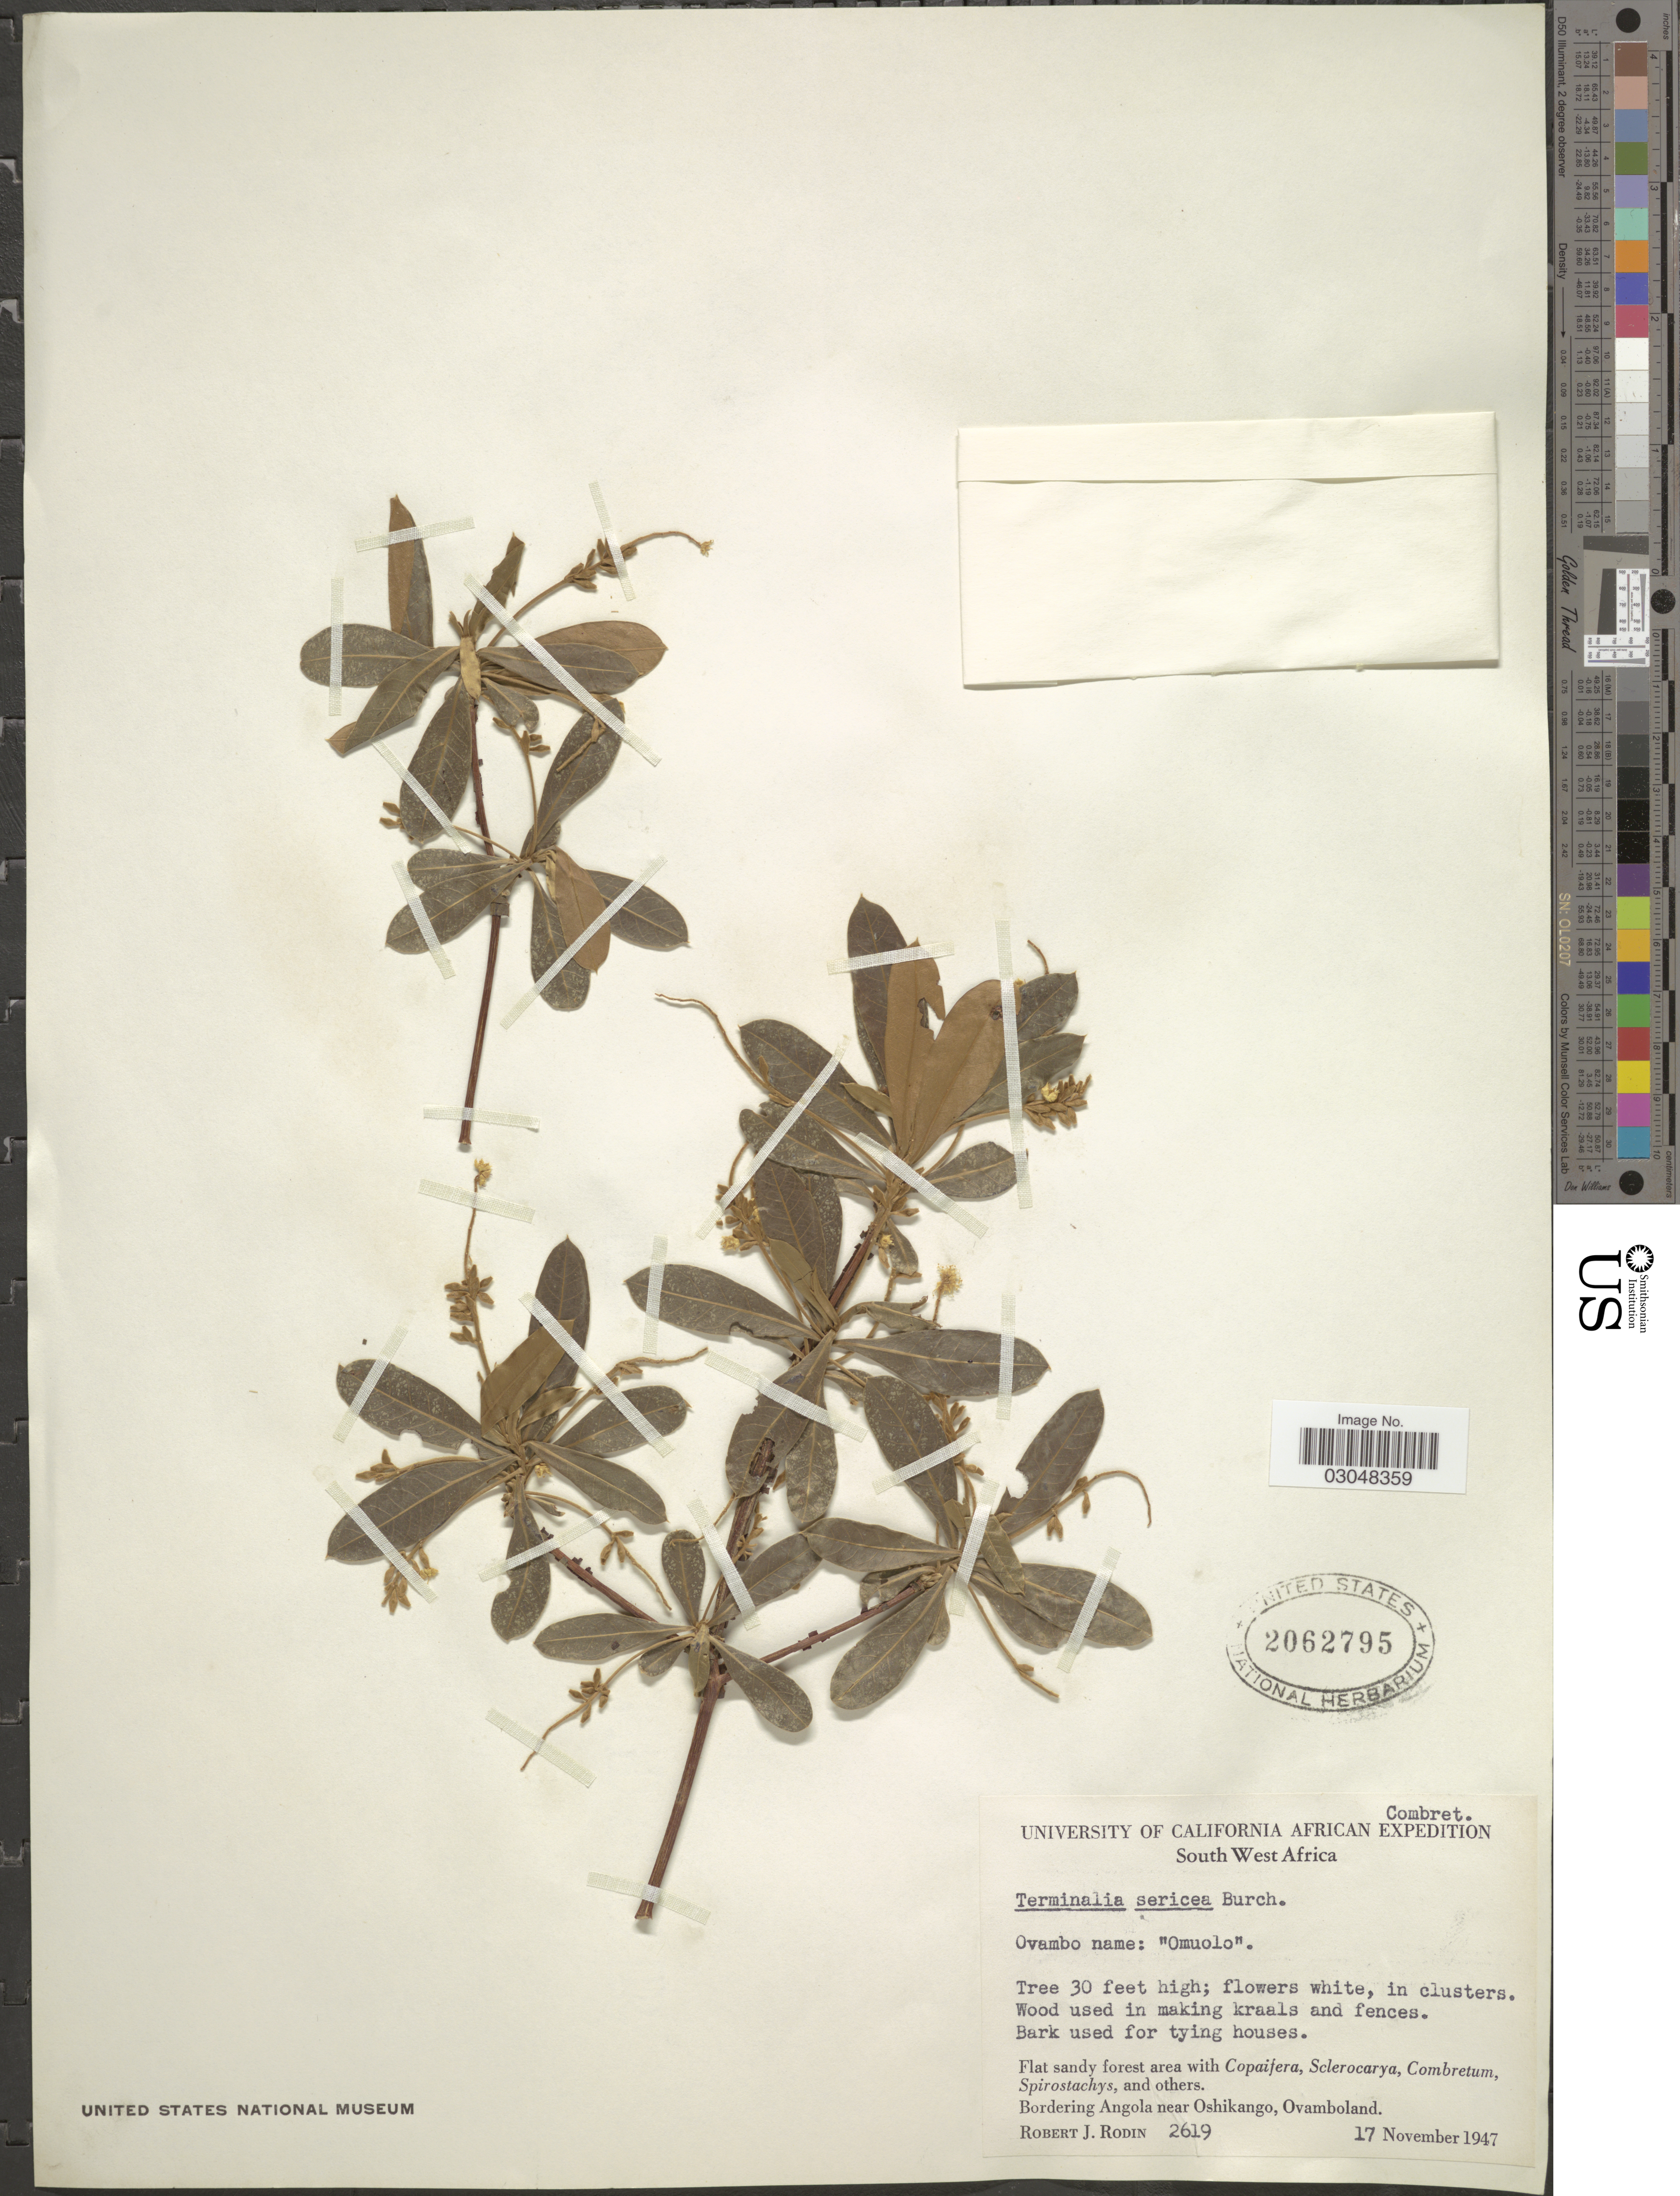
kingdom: Plantae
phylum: Tracheophyta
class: Magnoliopsida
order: Myrtales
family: Combretaceae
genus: Terminalia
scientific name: Terminalia sericea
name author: D.G. Burch ex DC.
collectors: R. J. Rodin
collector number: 2619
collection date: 1947-11-17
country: Namibia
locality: South West Africa. Bordering Angola near Oshikango, Ovamboland.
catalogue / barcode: US 2062795